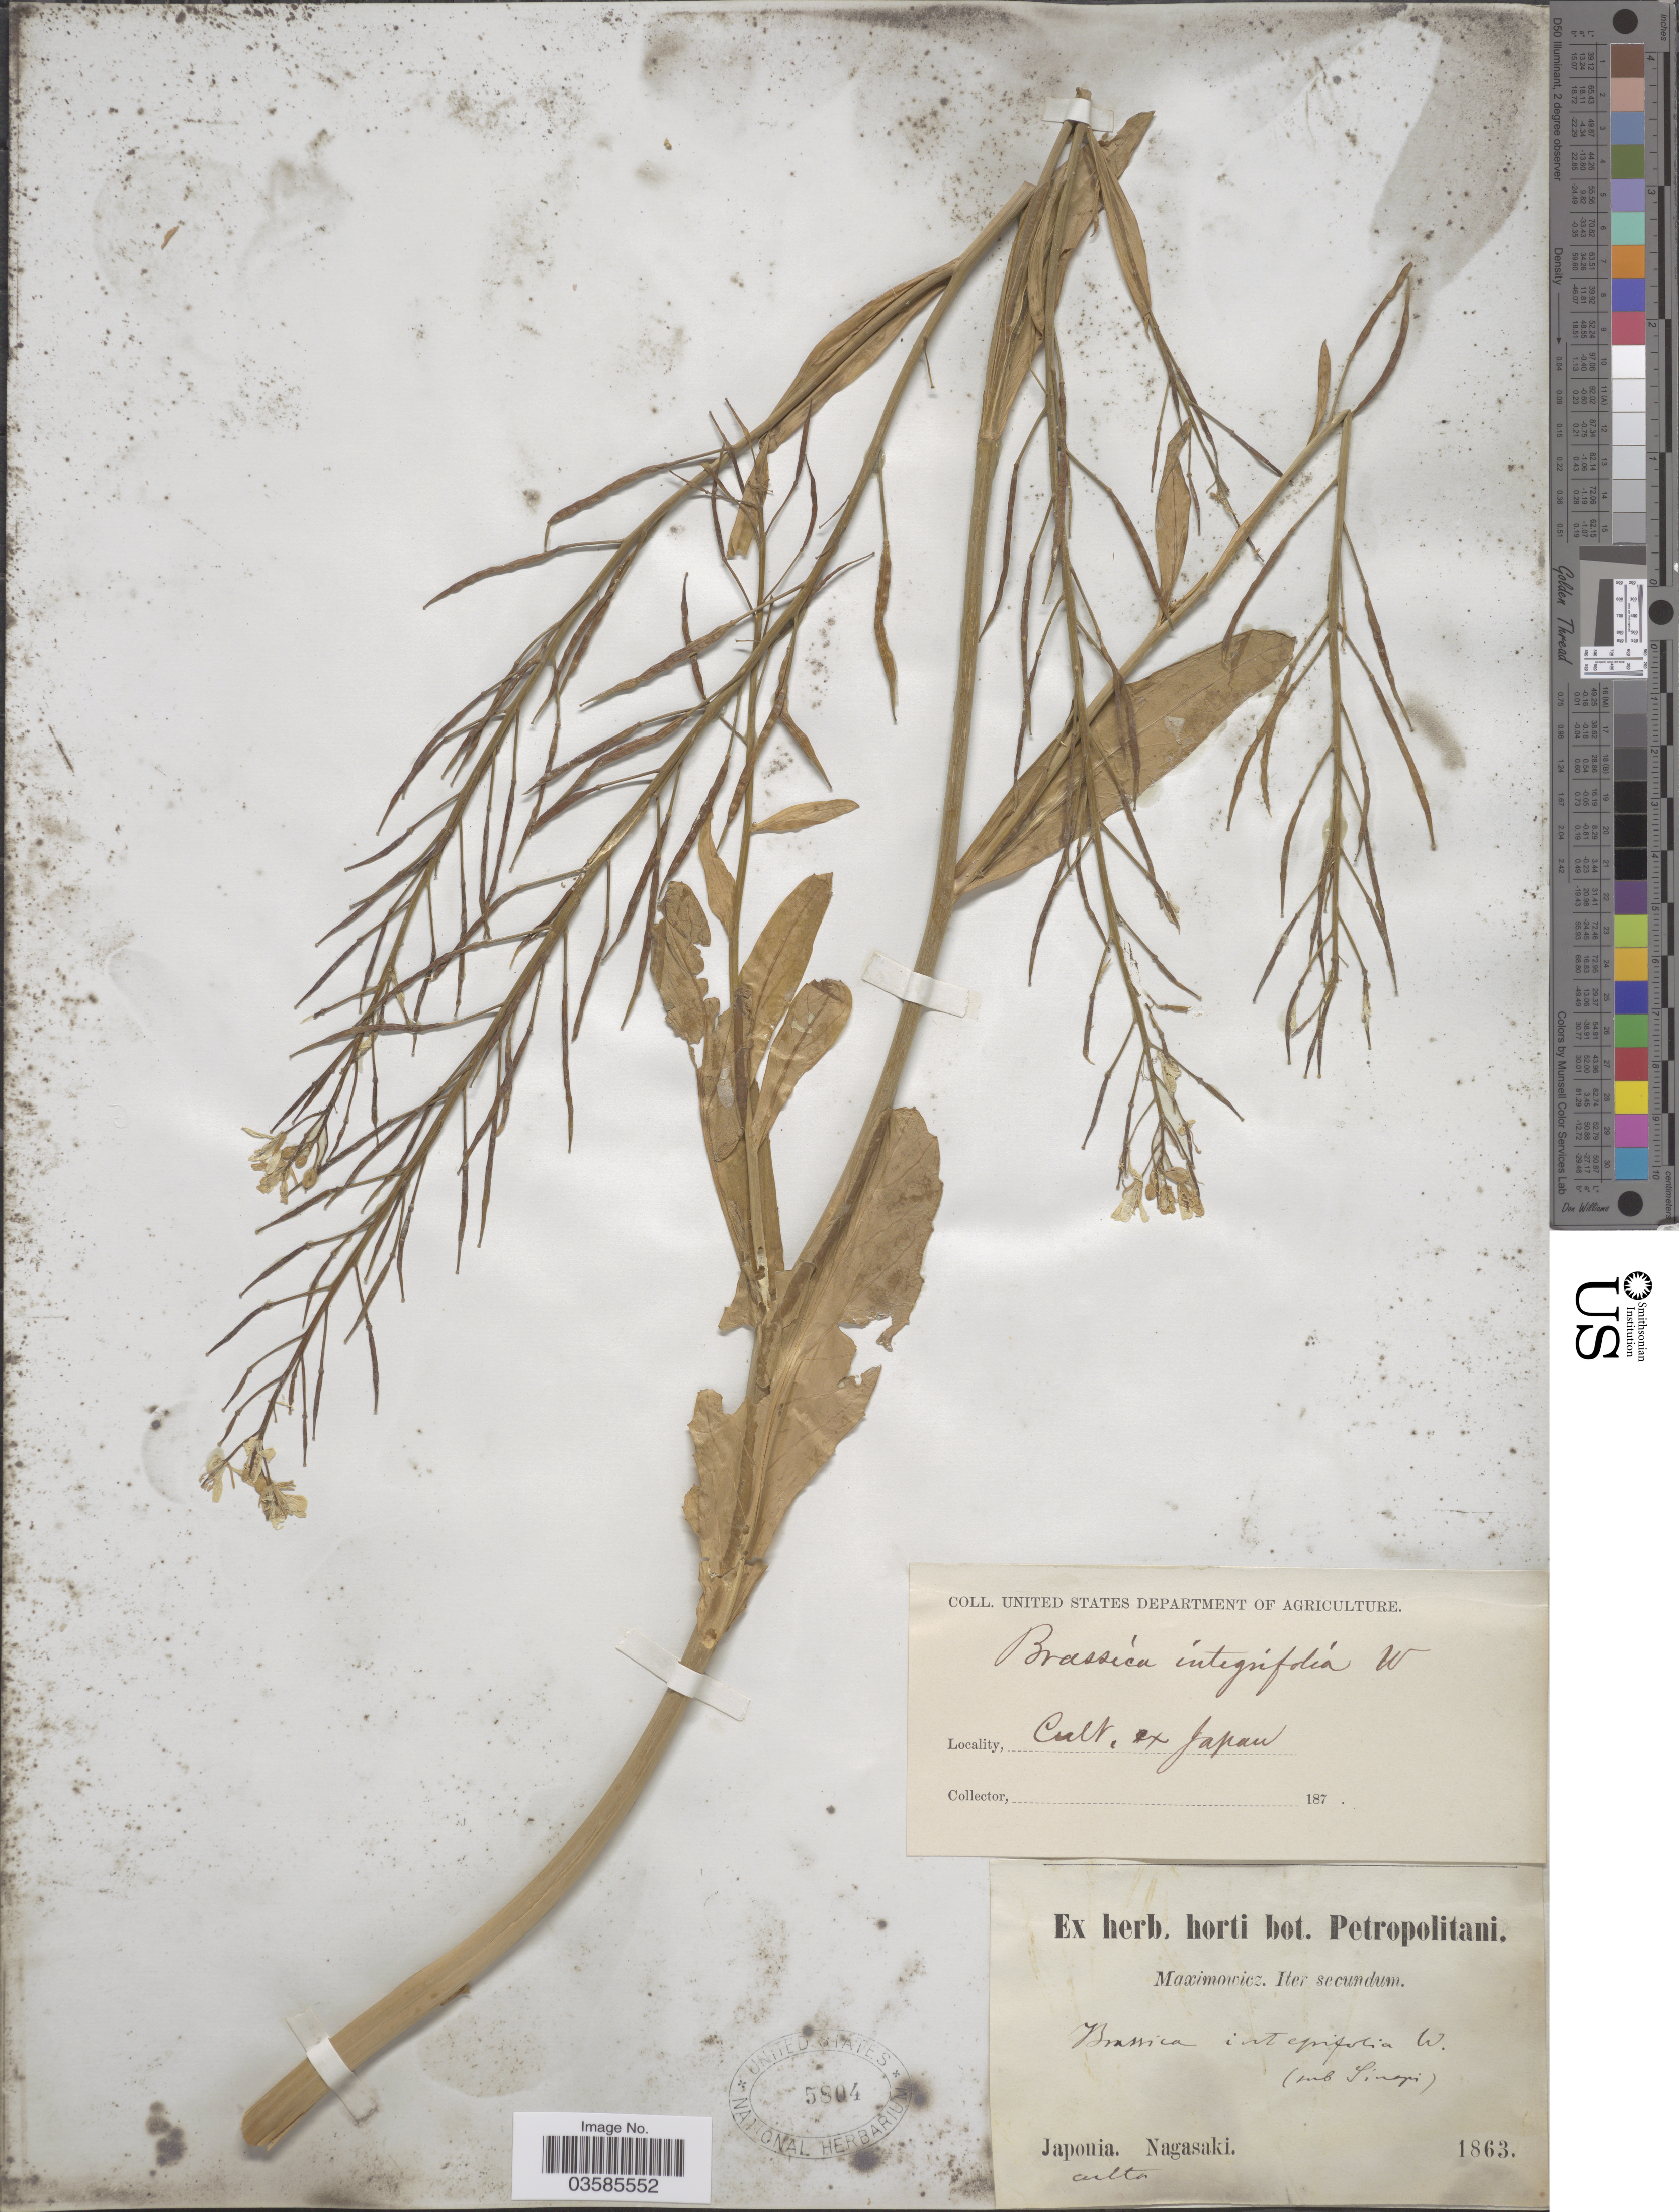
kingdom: Plantae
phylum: Tracheophyta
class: Magnoliopsida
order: Brassicales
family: Brassicaceae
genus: Brassica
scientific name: Brassica integrifolia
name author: (H. West) O.E. Schulz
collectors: Maximowicz, --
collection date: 1863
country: Japan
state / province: Nagasaki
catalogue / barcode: US 5804